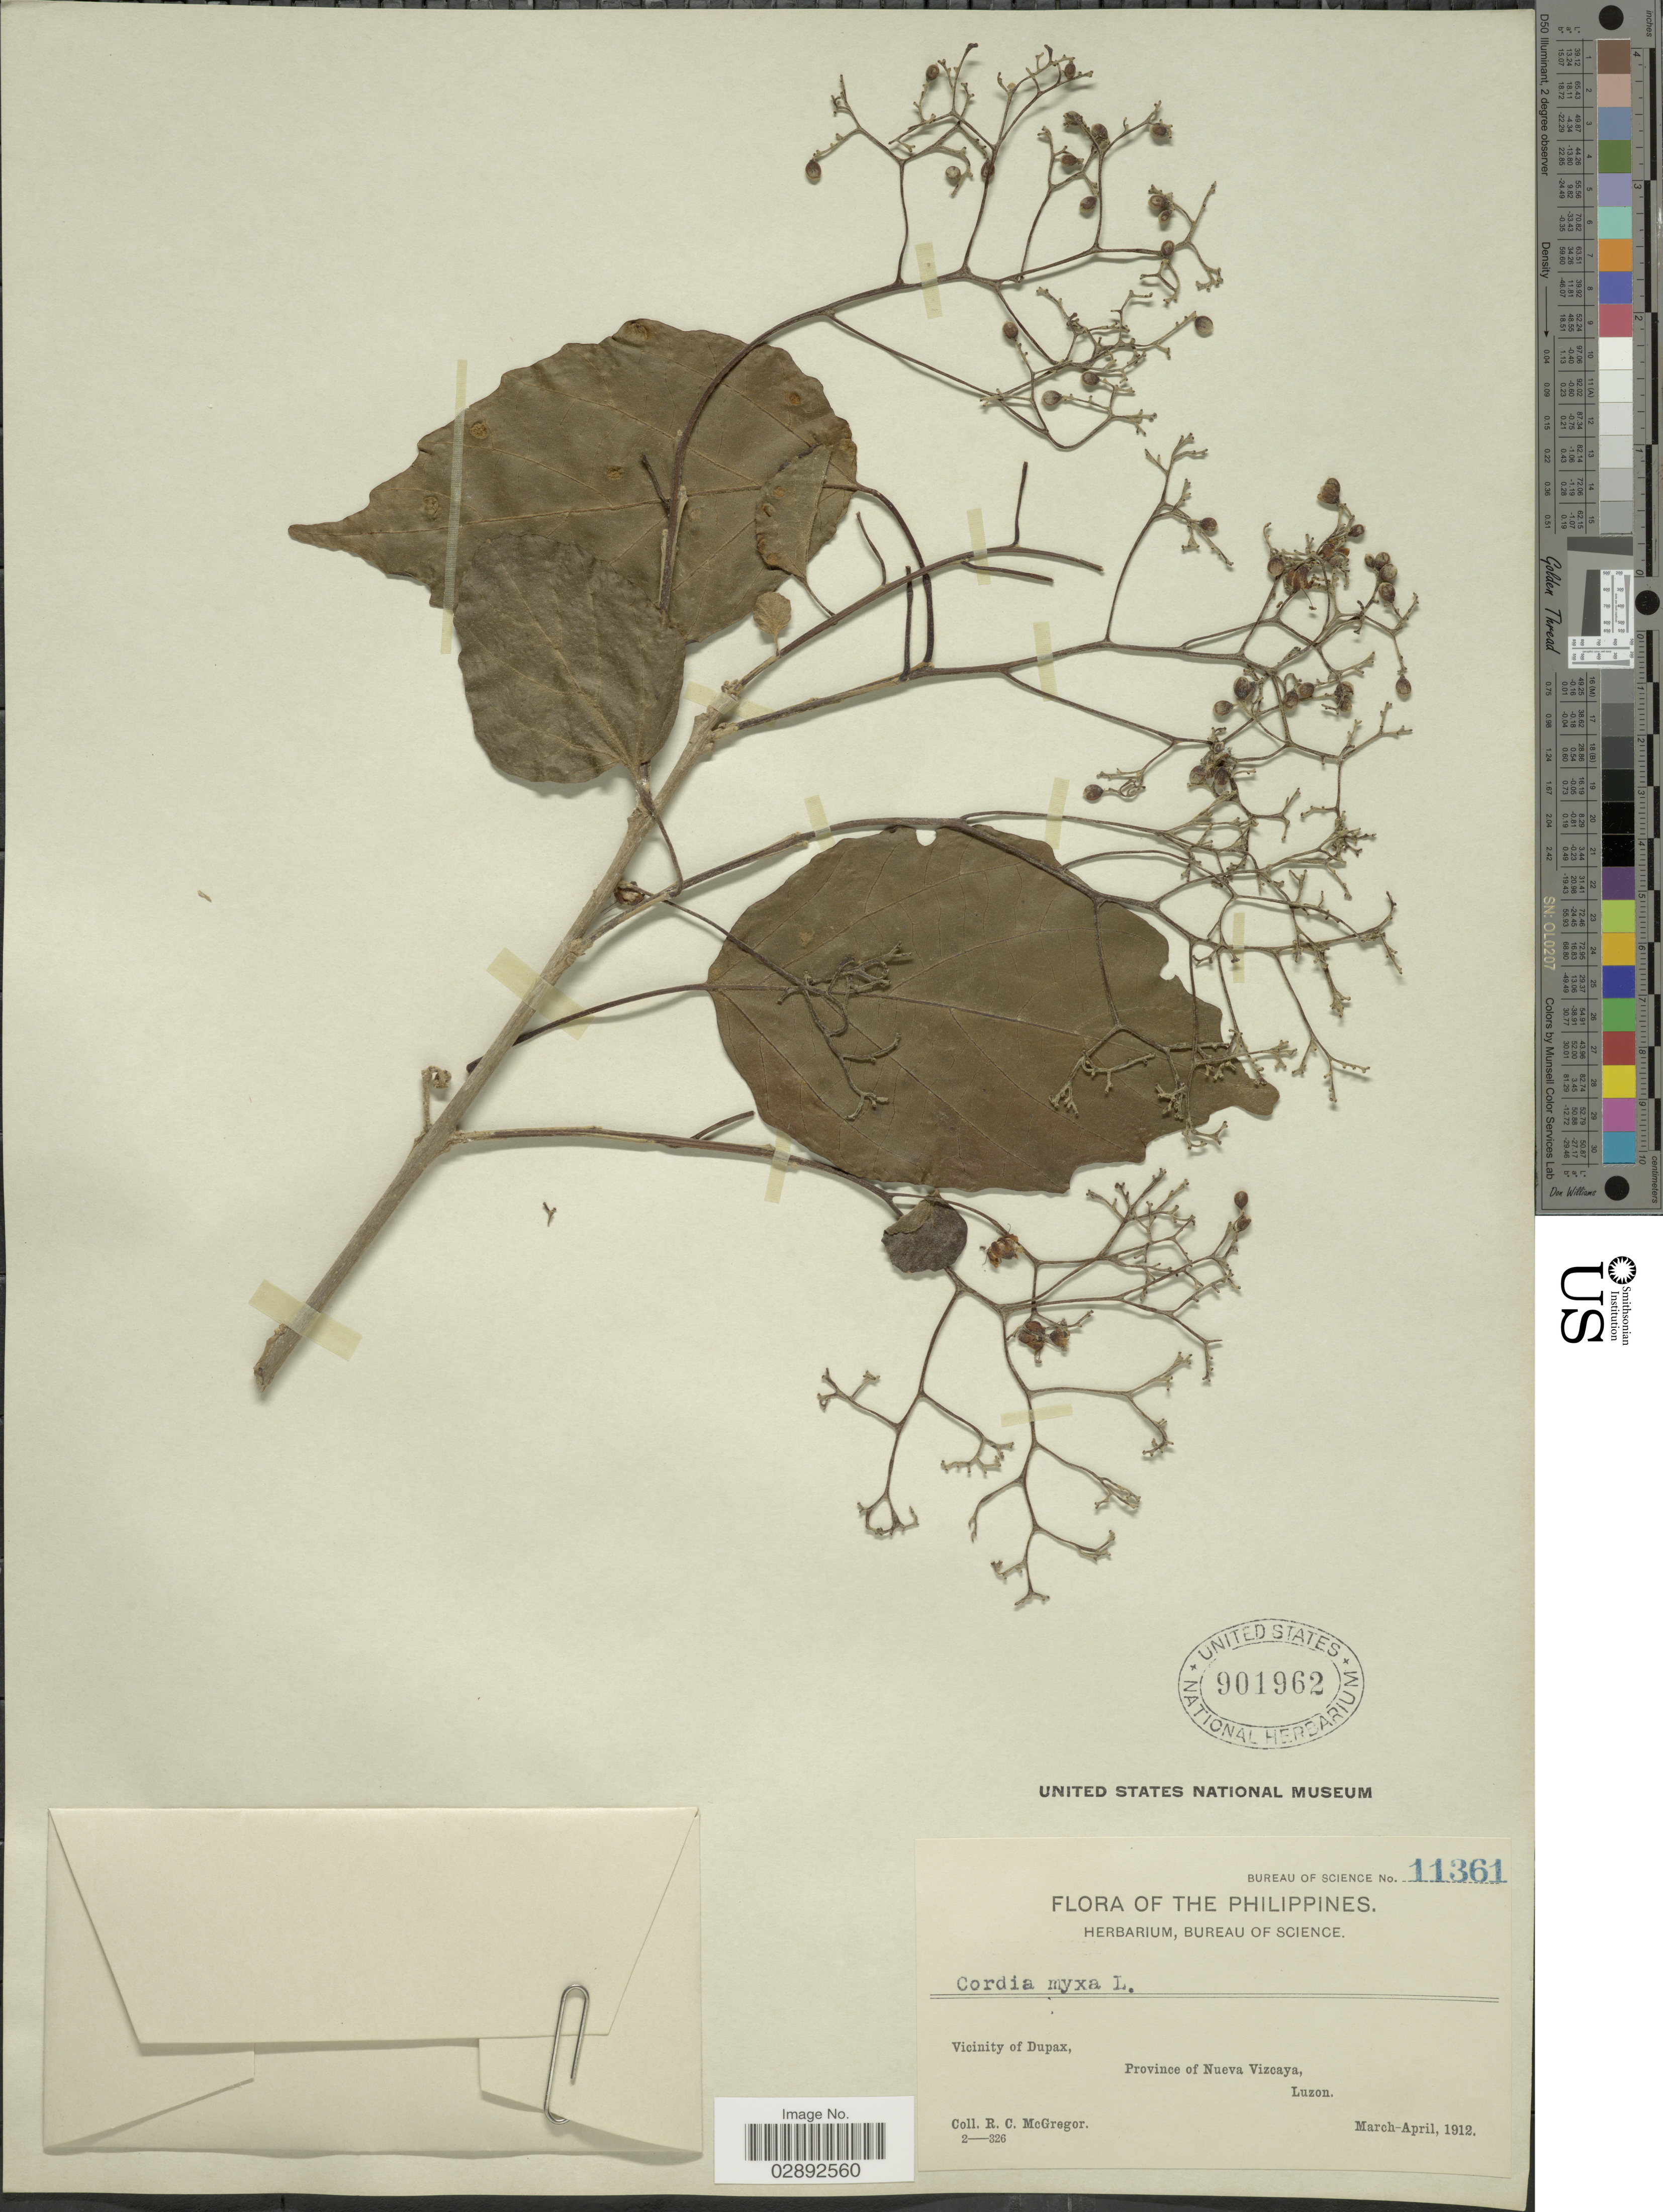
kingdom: Plantae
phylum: Tracheophyta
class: Magnoliopsida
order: Boraginales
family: Cordiaceae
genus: Cordia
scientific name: Cordia dichotoma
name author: G. Forst.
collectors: R. C. McGregor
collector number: Bureau of Science 11361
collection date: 1912-03/1912-04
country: Philippines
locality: Vicinity of Dupax, Province of Nueva Vizcaya, Luzon.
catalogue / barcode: US 901962